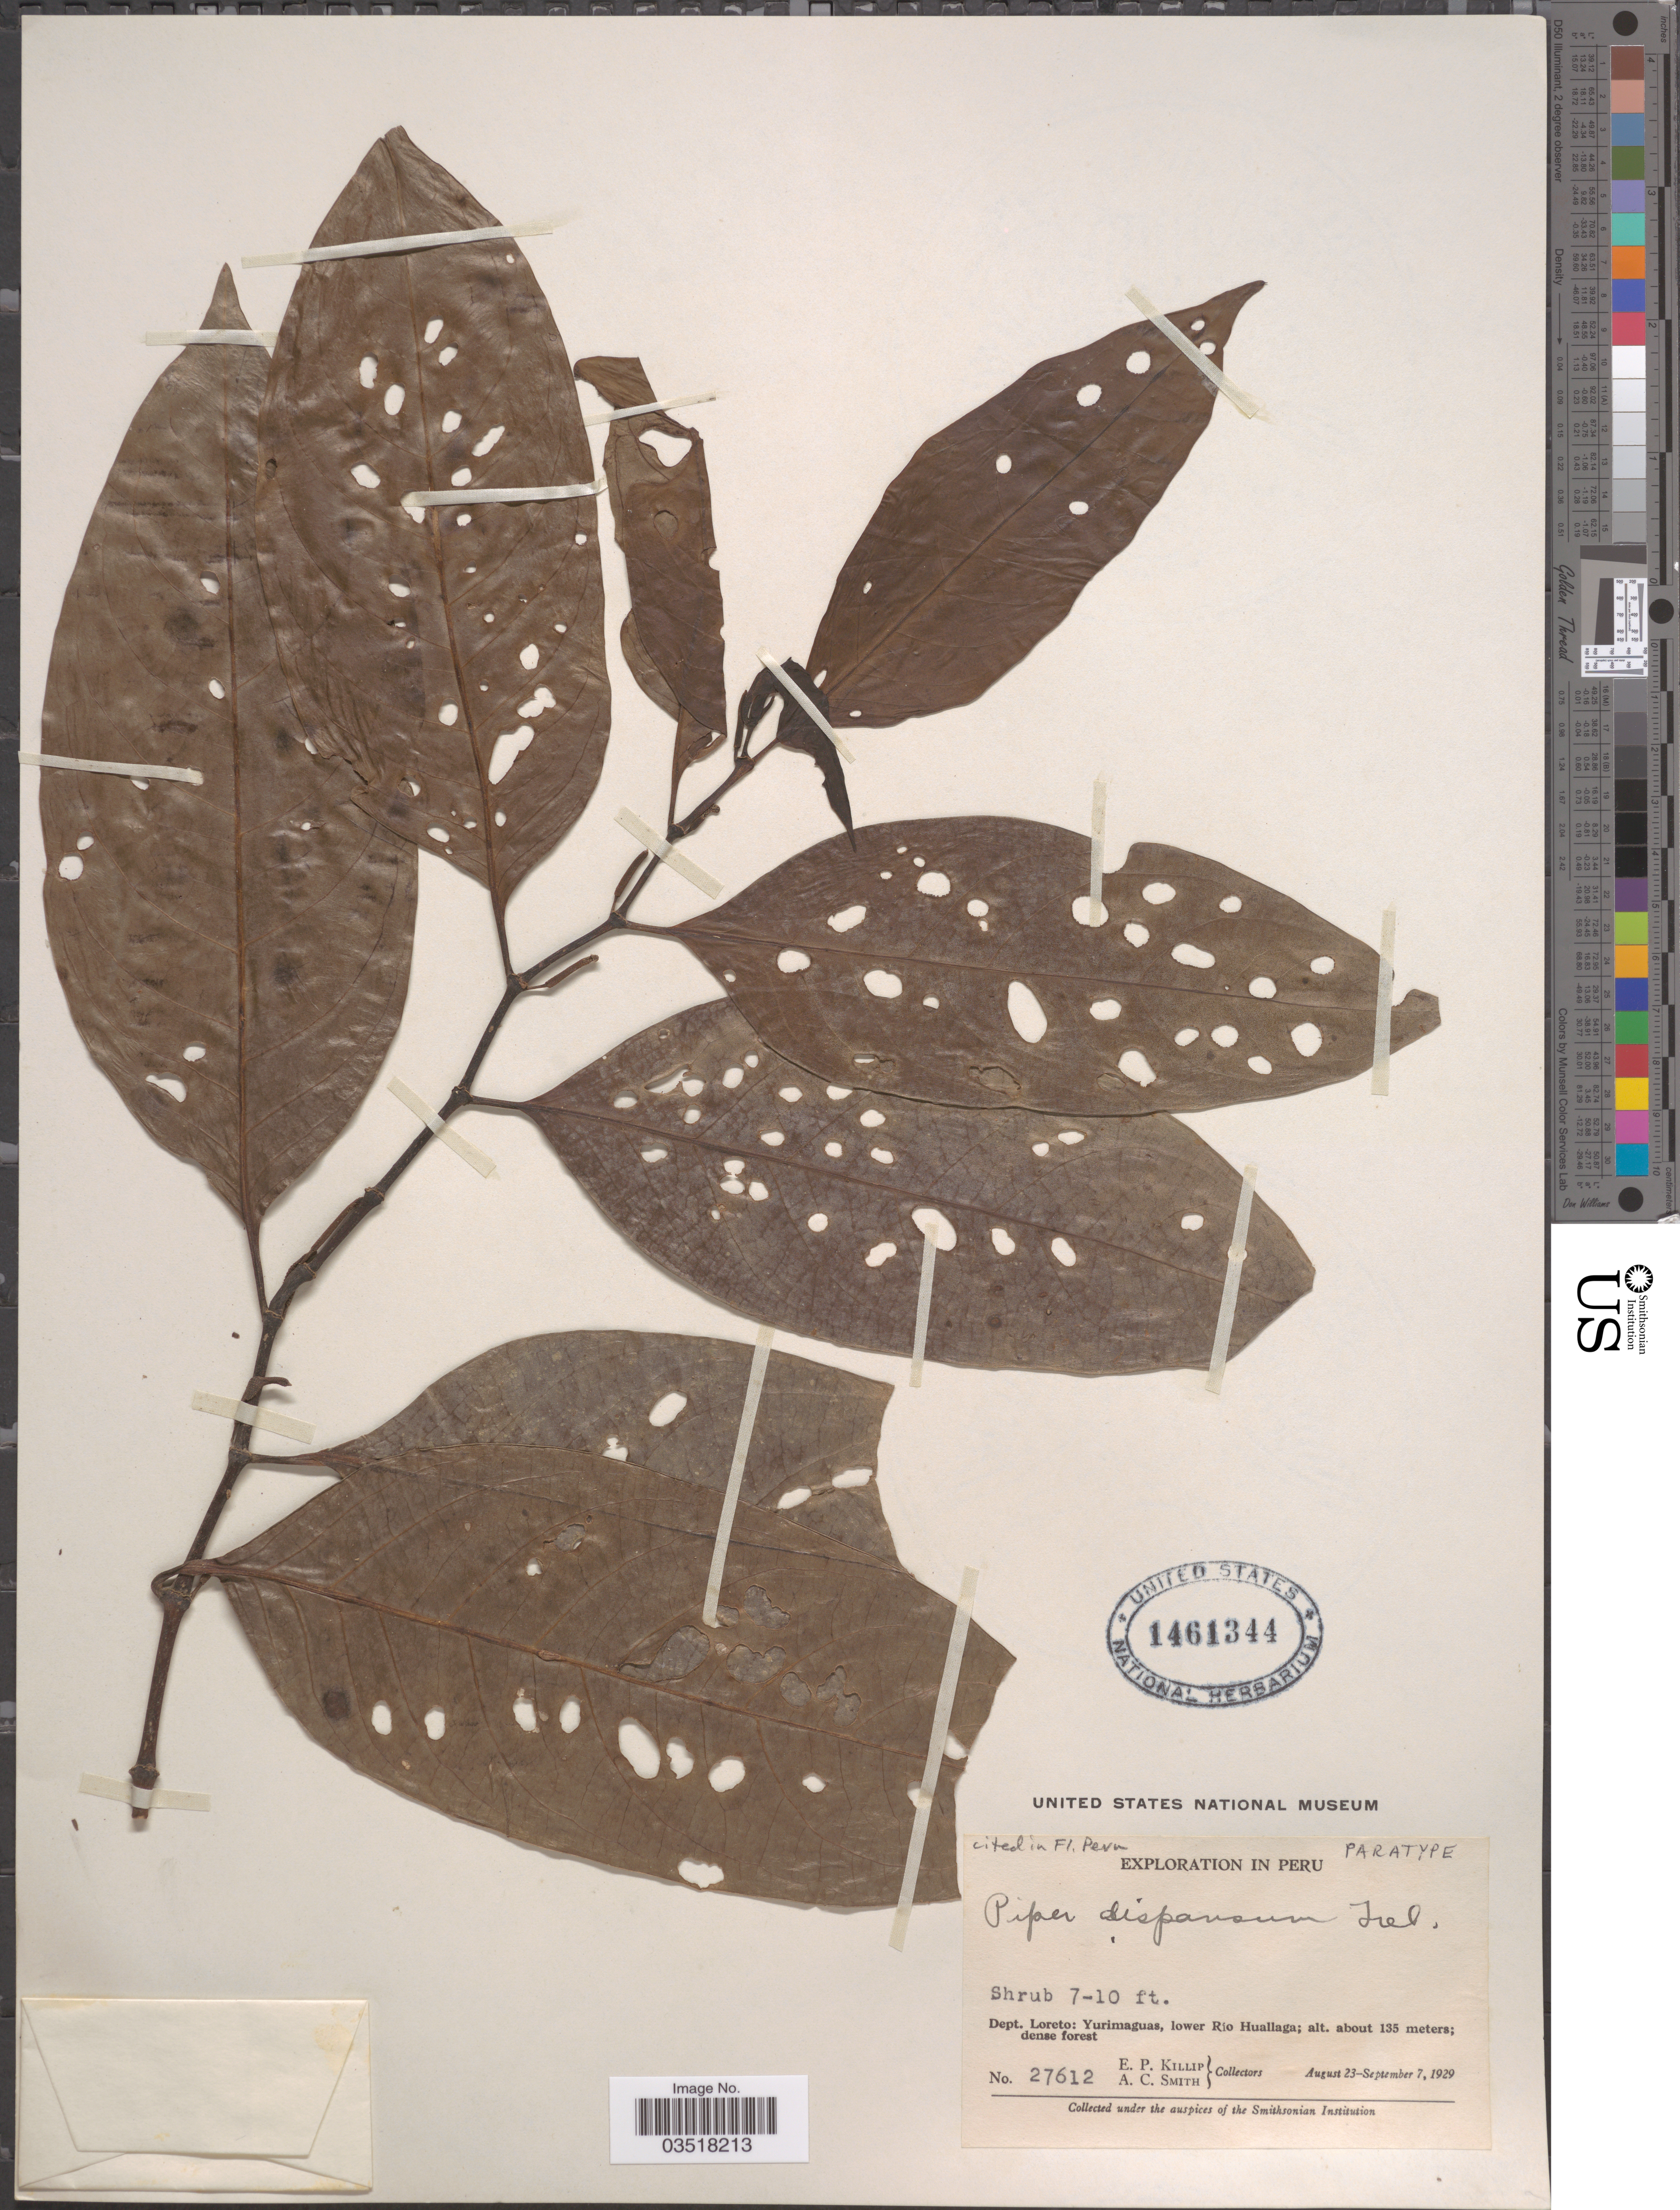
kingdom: Plantae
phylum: Tracheophyta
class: Magnoliopsida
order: Piperales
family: Piperaceae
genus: Piper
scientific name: Piper dispansum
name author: Trel. in J.F. Macbr.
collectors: E. P. Killip & A. C. Smith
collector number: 27612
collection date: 1929-08-23/1929-09-07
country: Peru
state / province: Loreto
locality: Dept. Loreto: Yurimaguas, lower Río Huallaga.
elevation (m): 135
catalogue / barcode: US 1461344